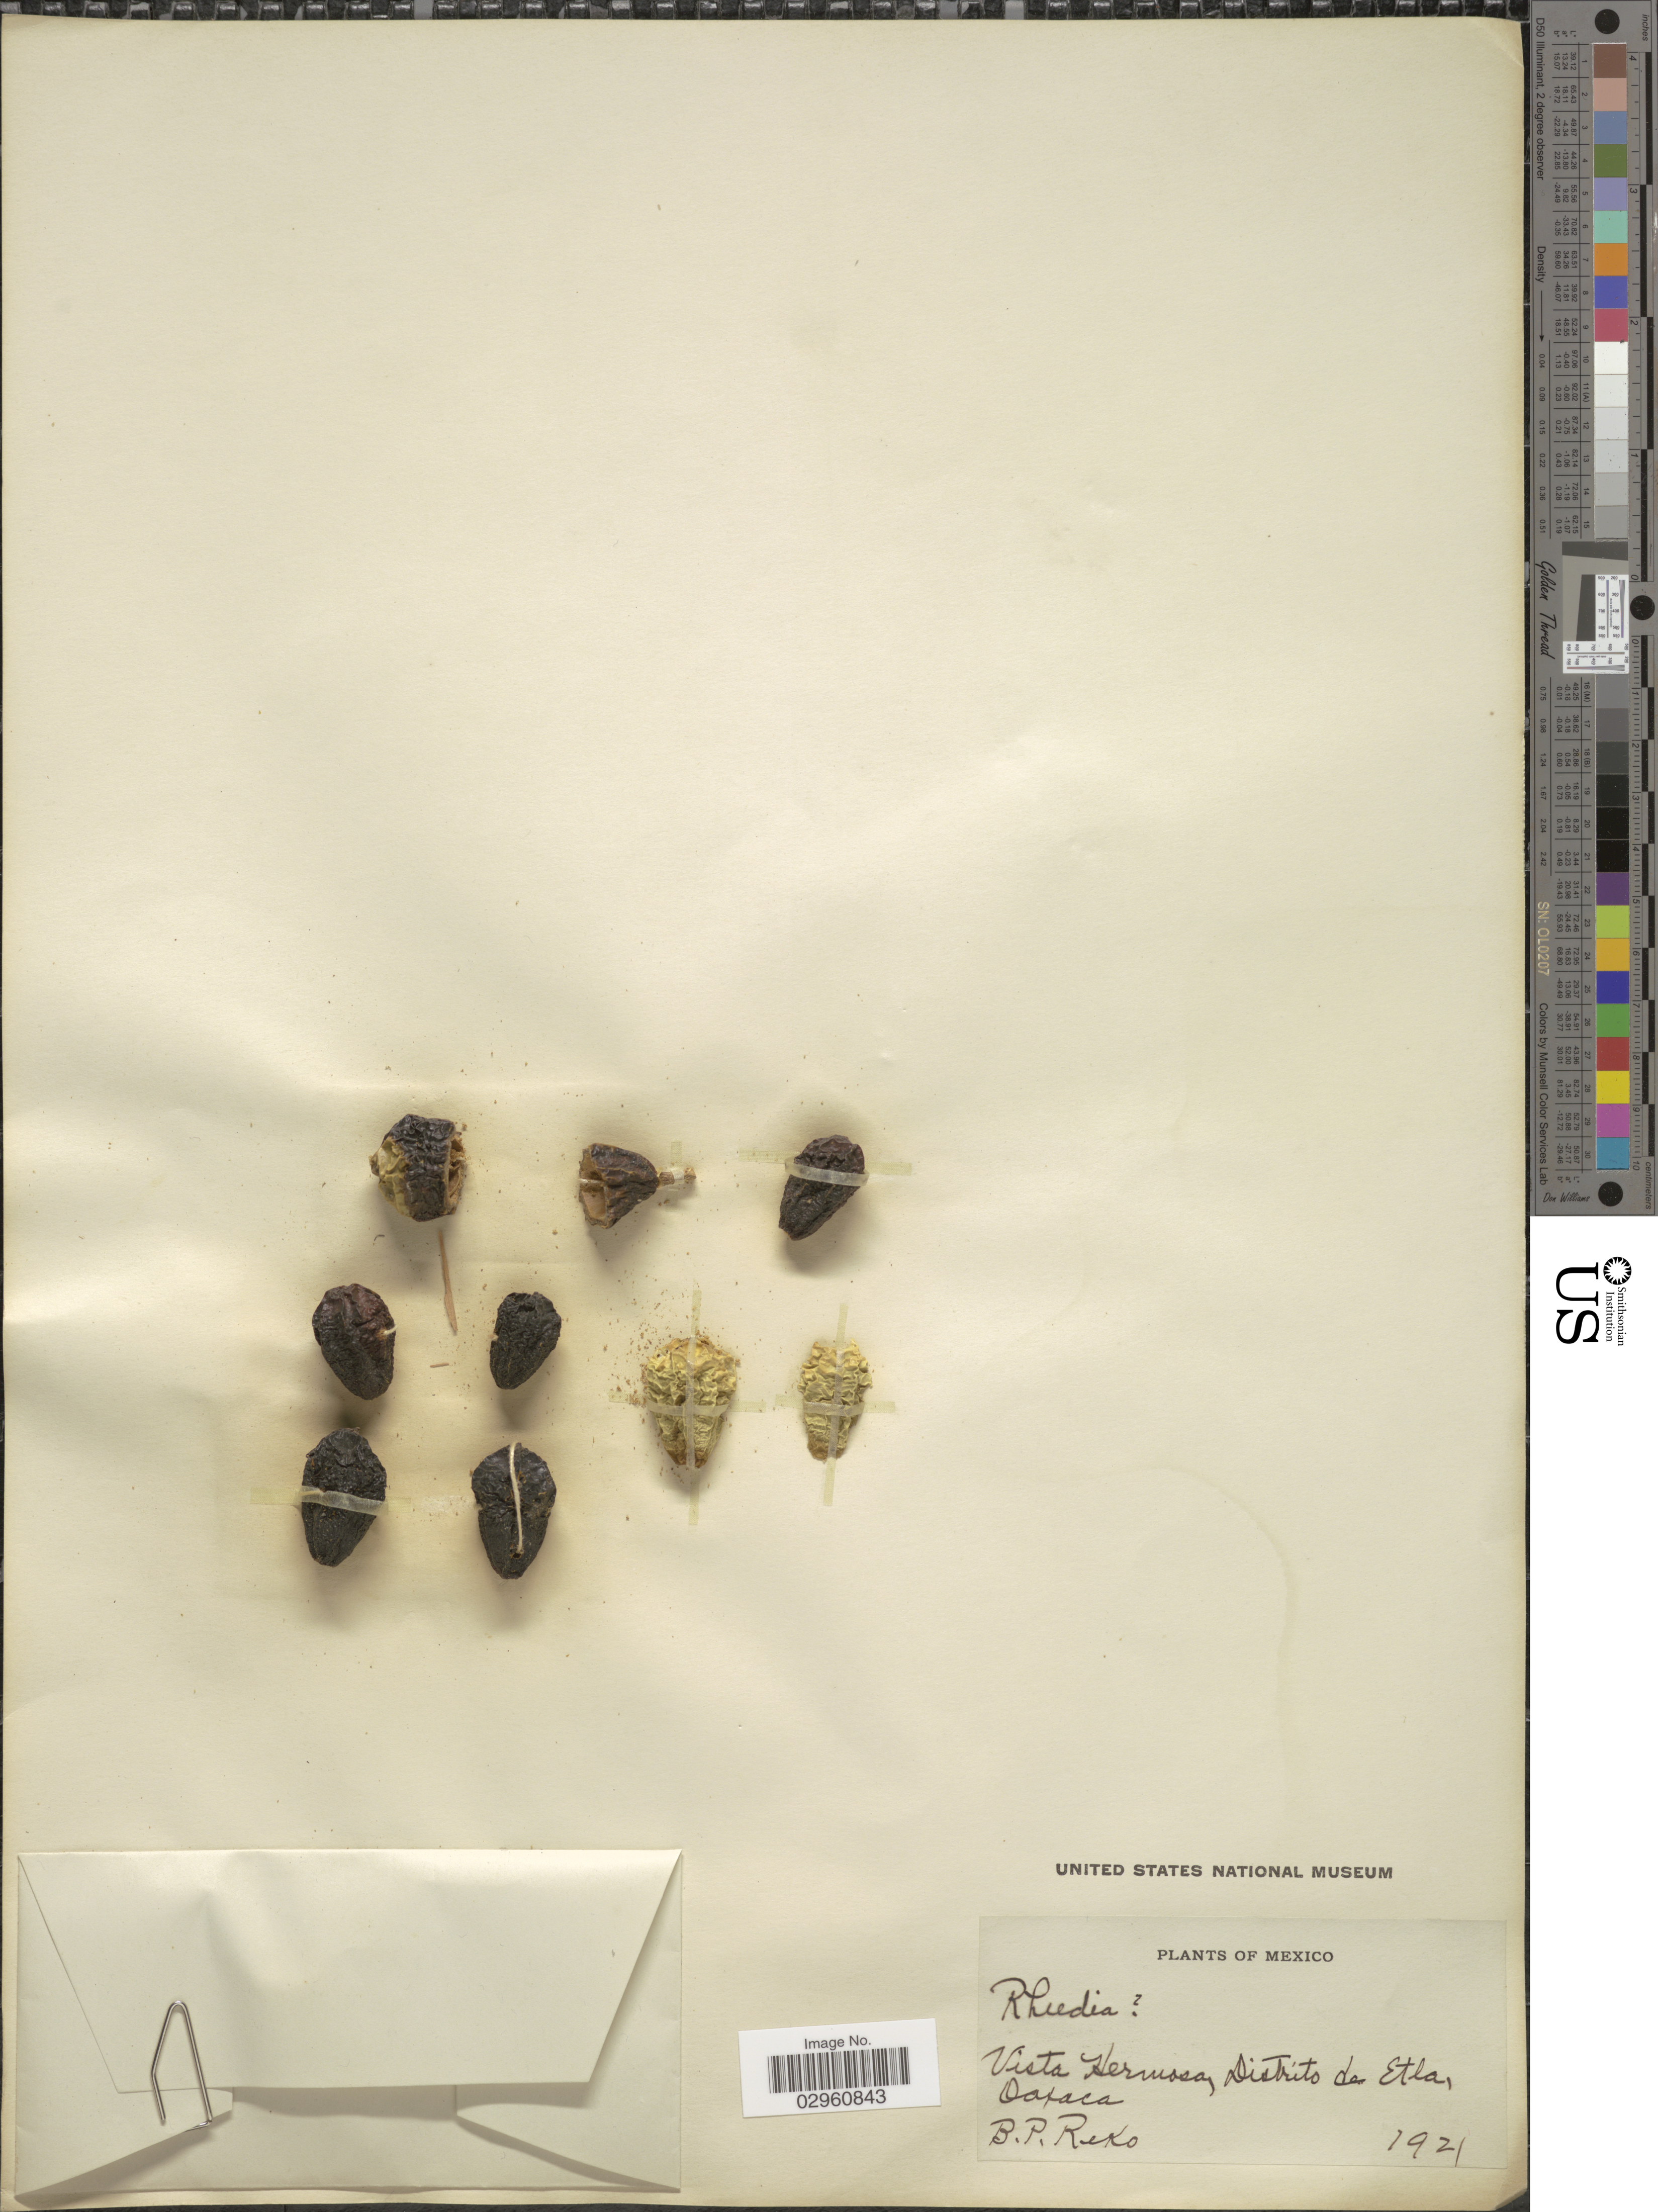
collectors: B. P. Reko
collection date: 1921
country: Mexico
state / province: Oaxaca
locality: Vista Hermosa, Distrito de Etla.